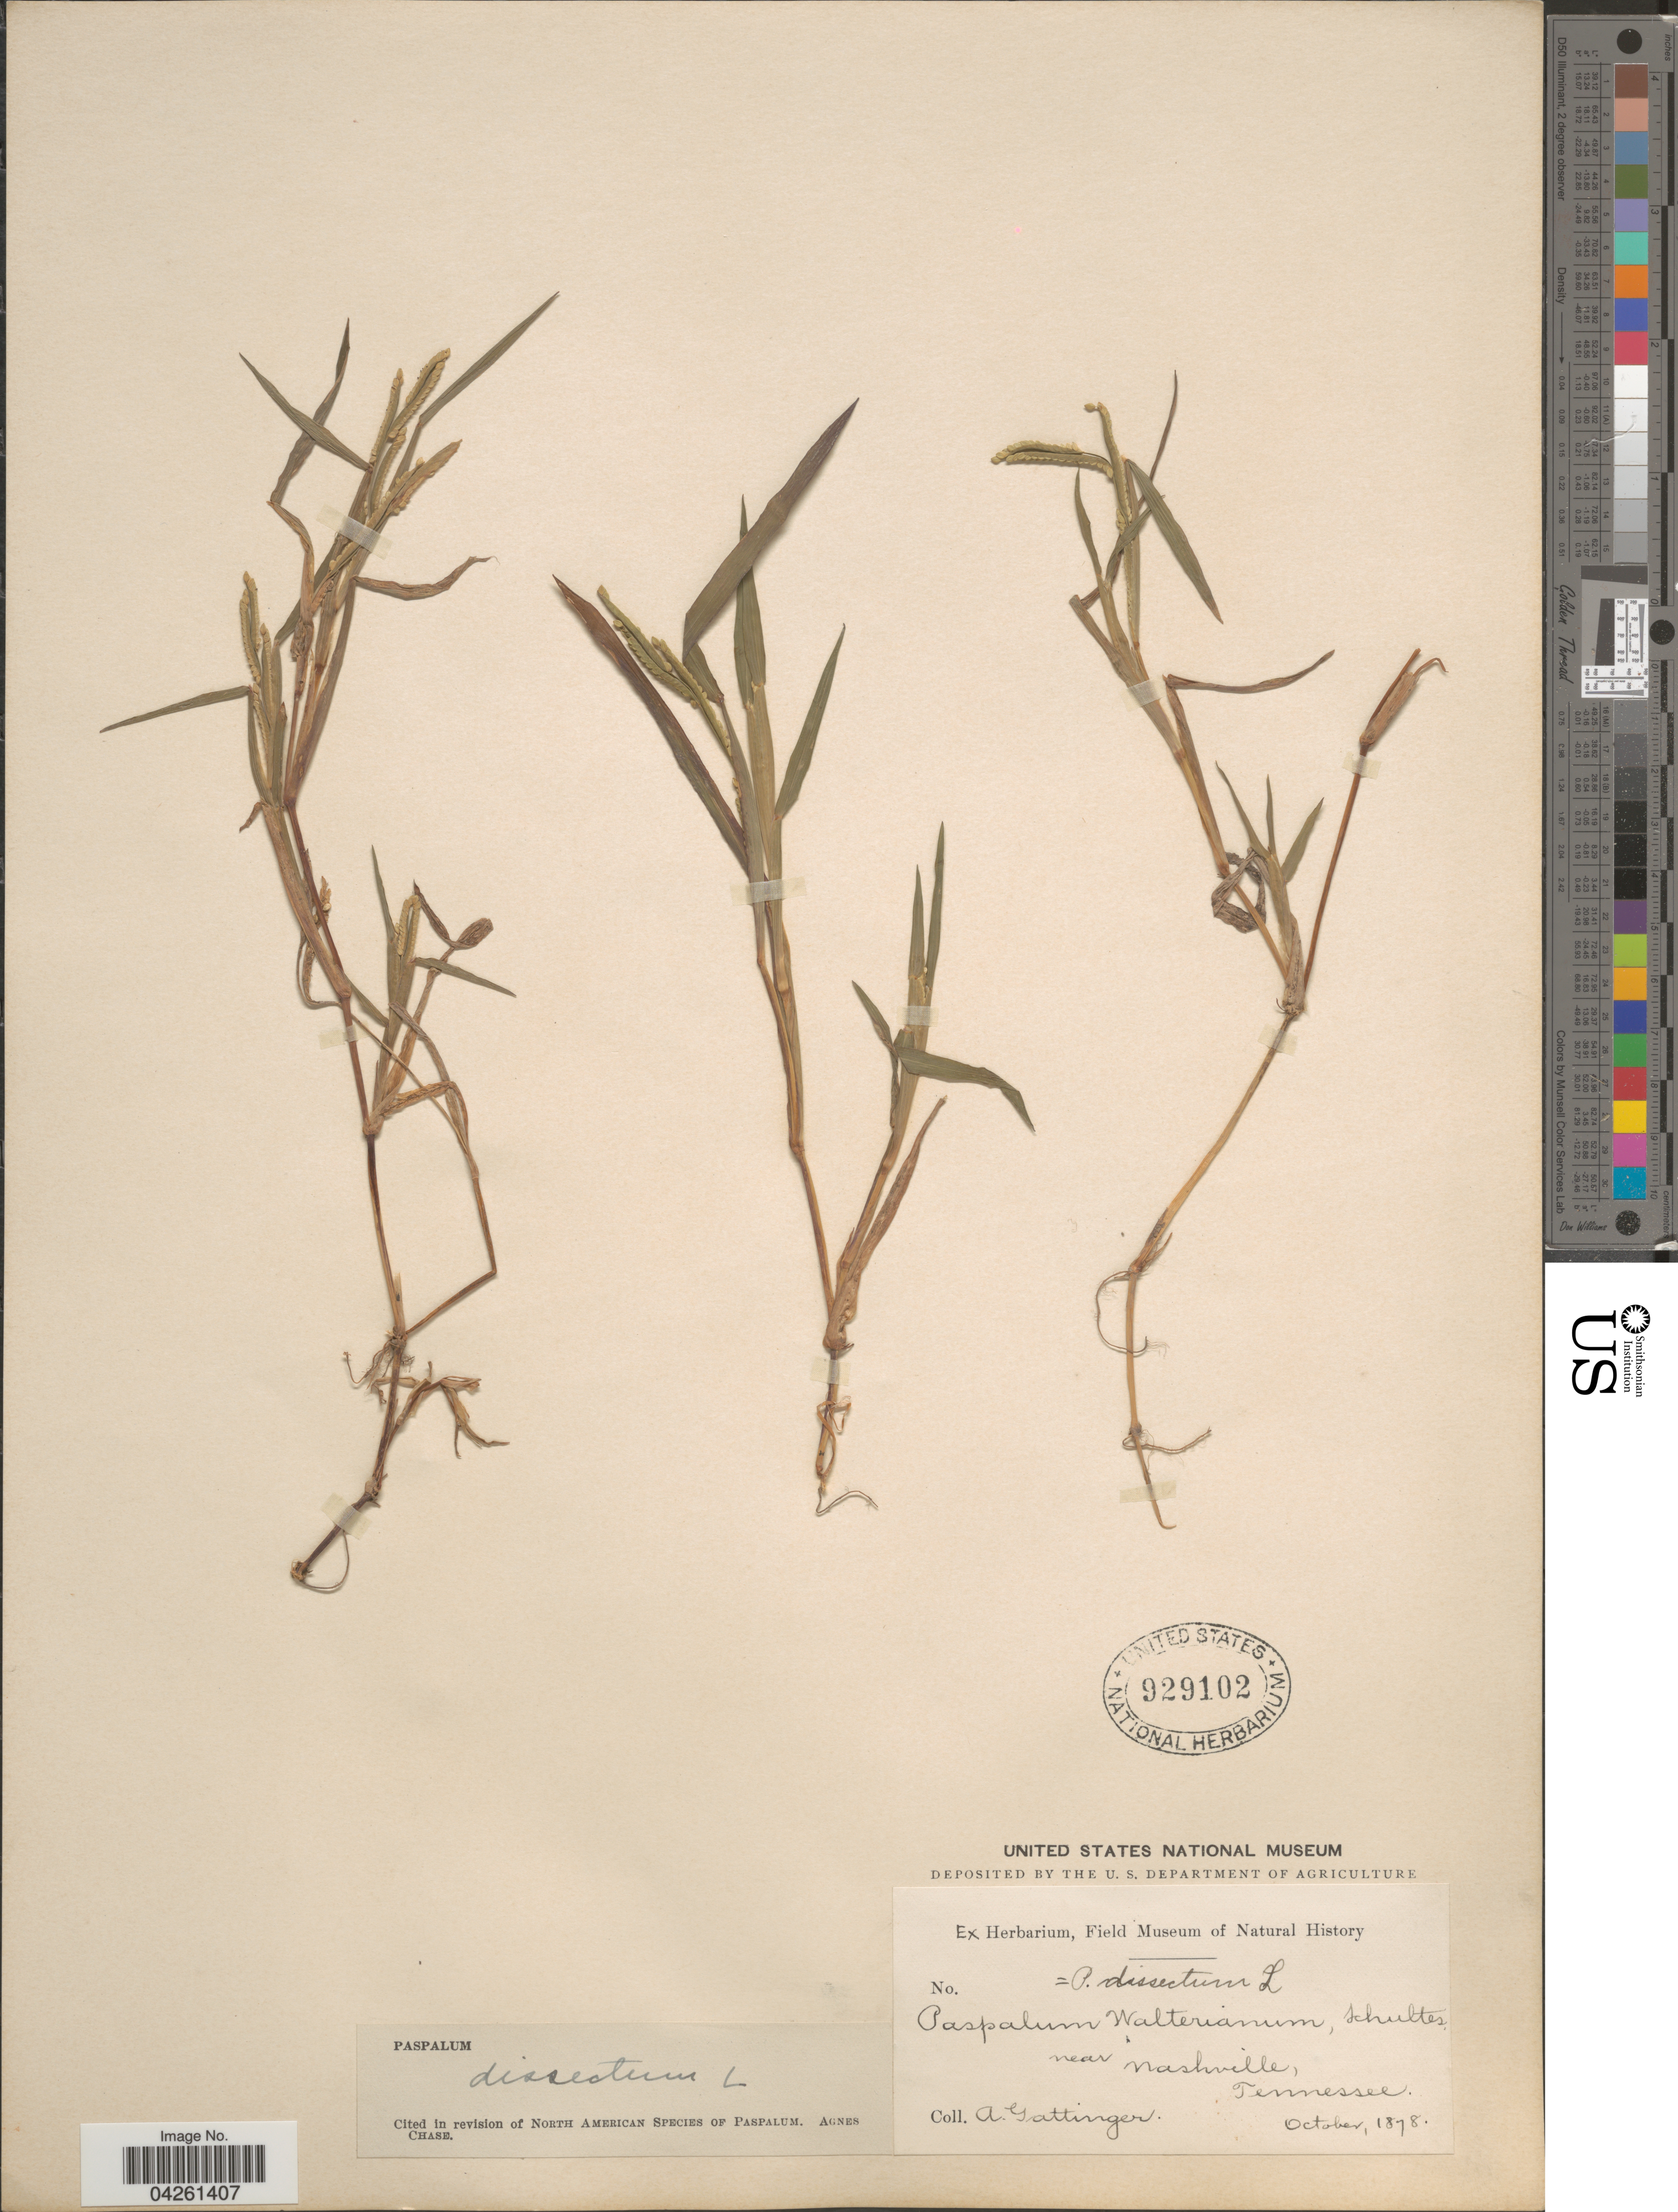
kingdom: Plantae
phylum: Tracheophyta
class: Liliopsida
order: Poales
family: Poaceae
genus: Paspalum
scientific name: Paspalum dissectum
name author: (L.) L.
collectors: A. Gattinger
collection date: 1878-10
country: United States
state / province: Tennessee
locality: Near Nashville.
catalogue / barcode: US 929102